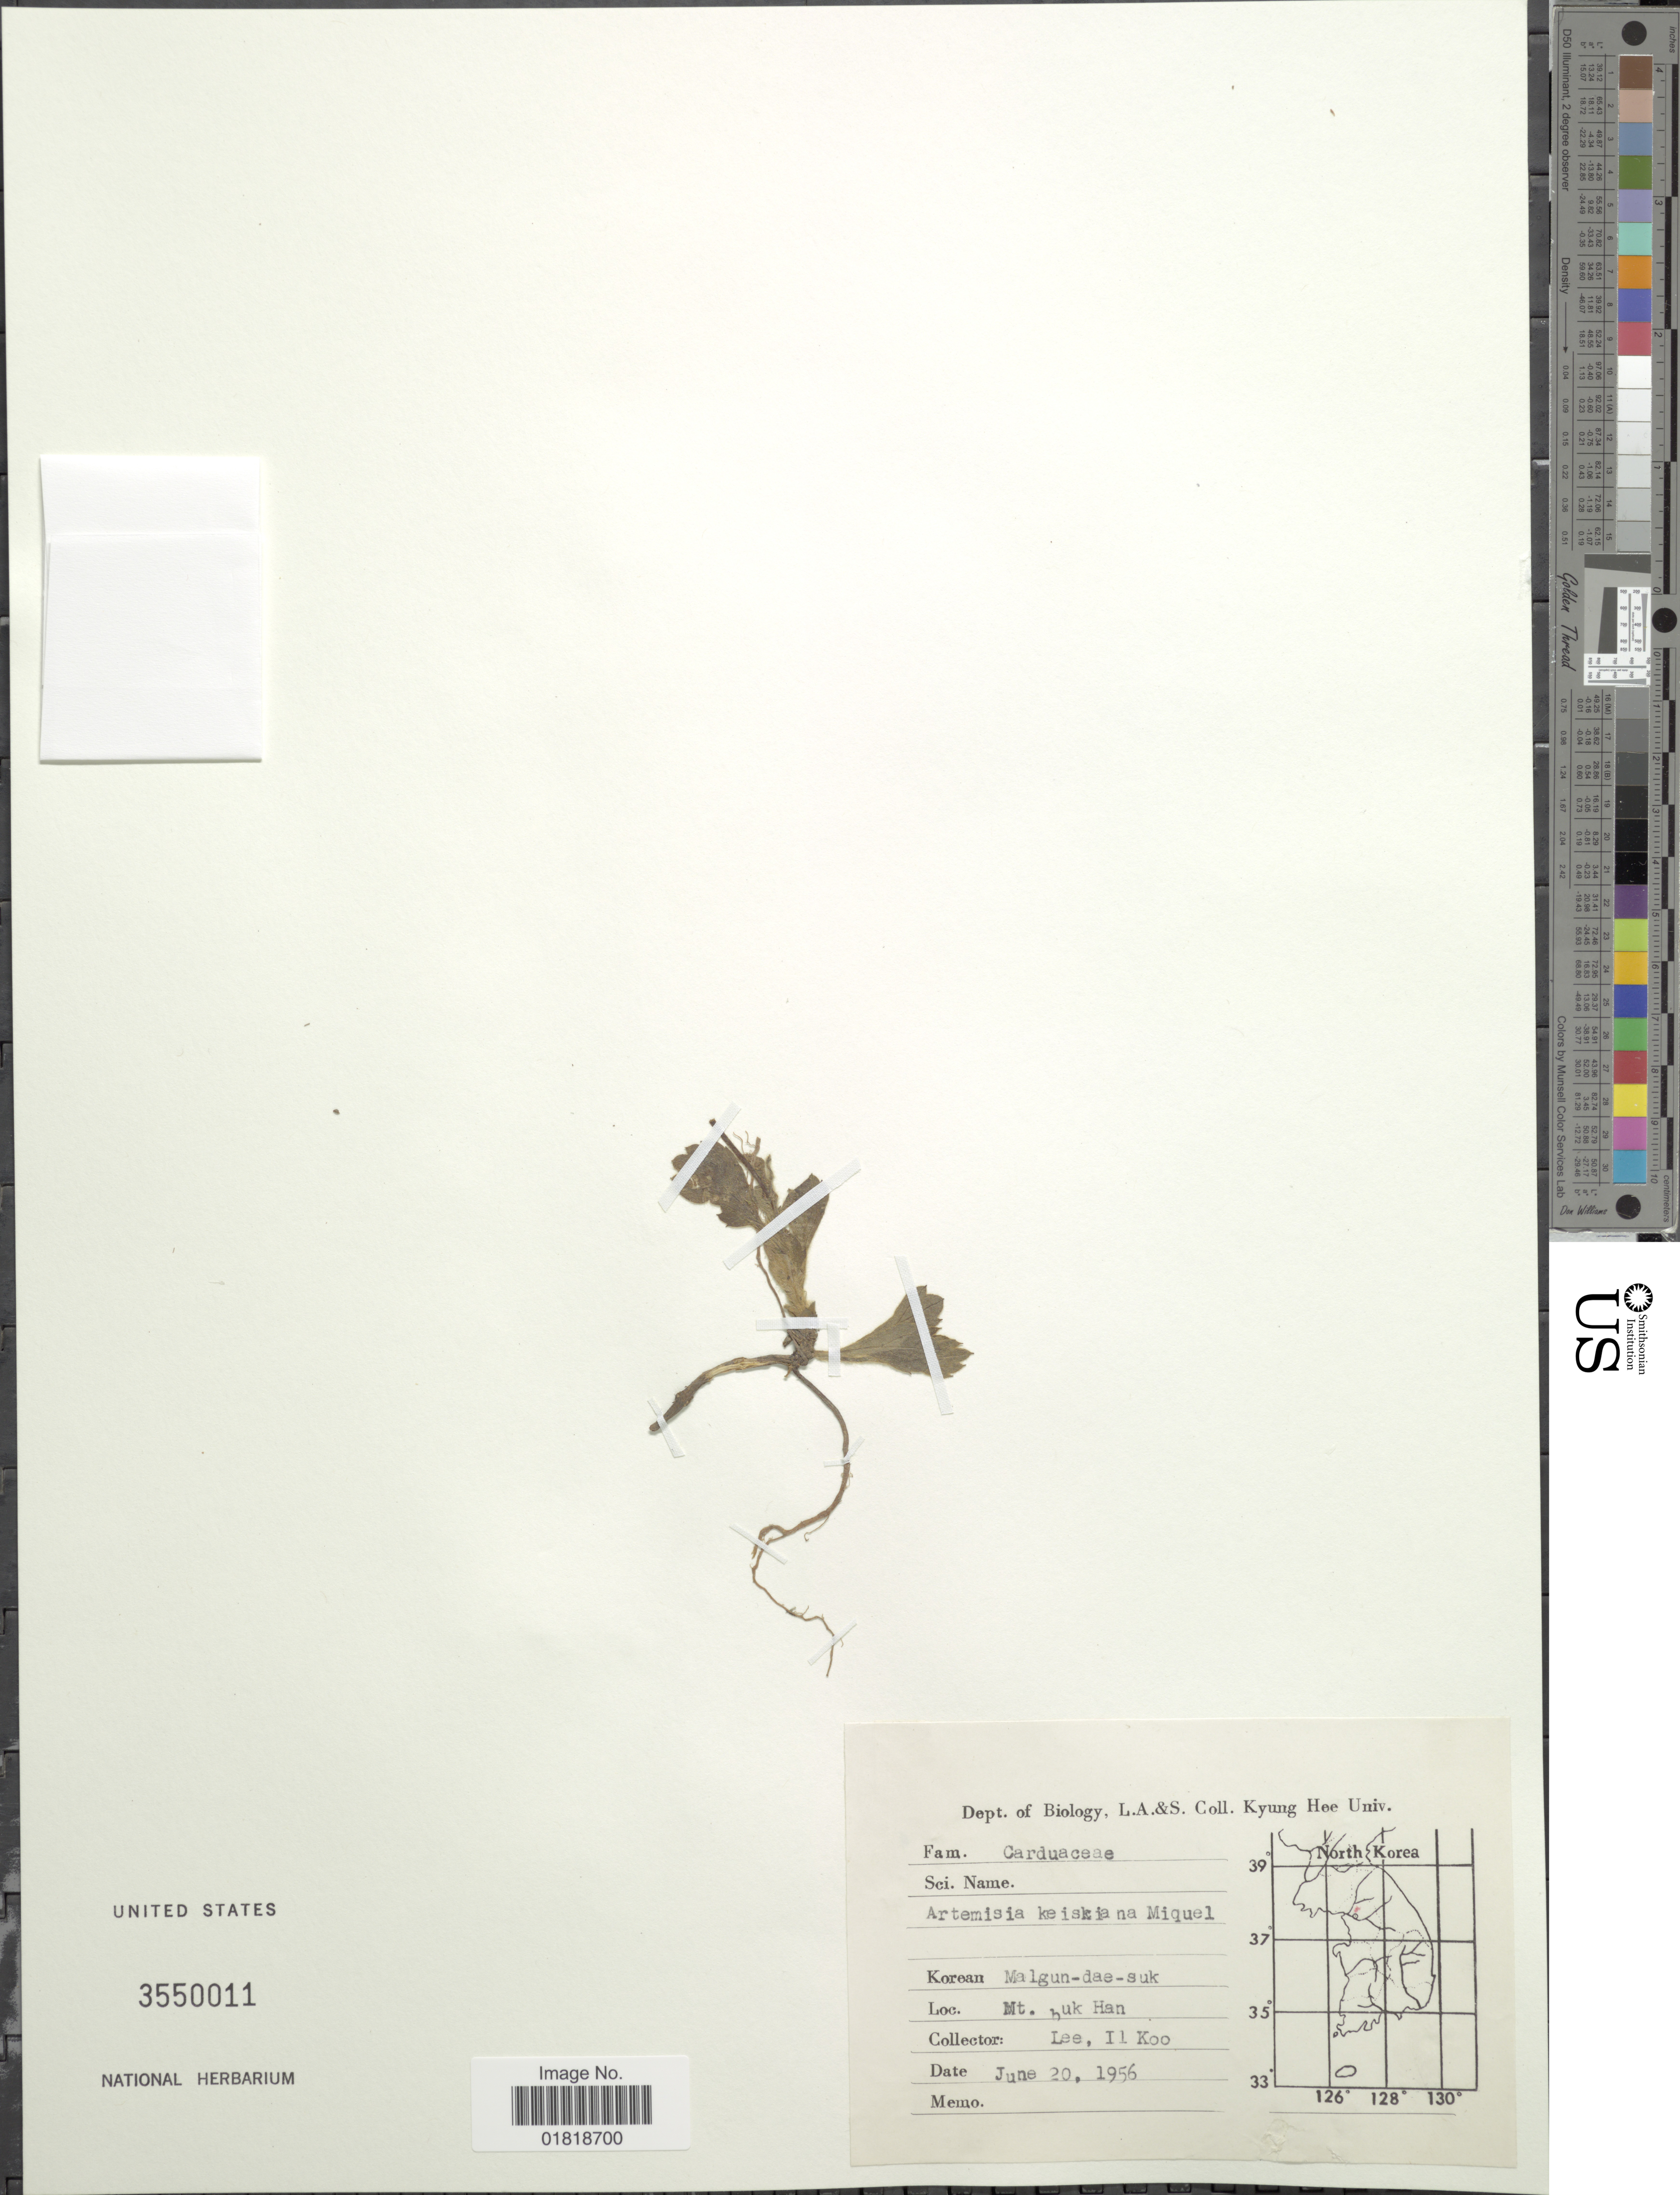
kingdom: Plantae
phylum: Tracheophyta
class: Magnoliopsida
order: Asterales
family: Asteraceae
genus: Artemisia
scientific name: Artemisia keiskeana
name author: Miq.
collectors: I. Lee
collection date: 1956-06-20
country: South Korea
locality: Mt. buk Han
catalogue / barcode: US 3550011